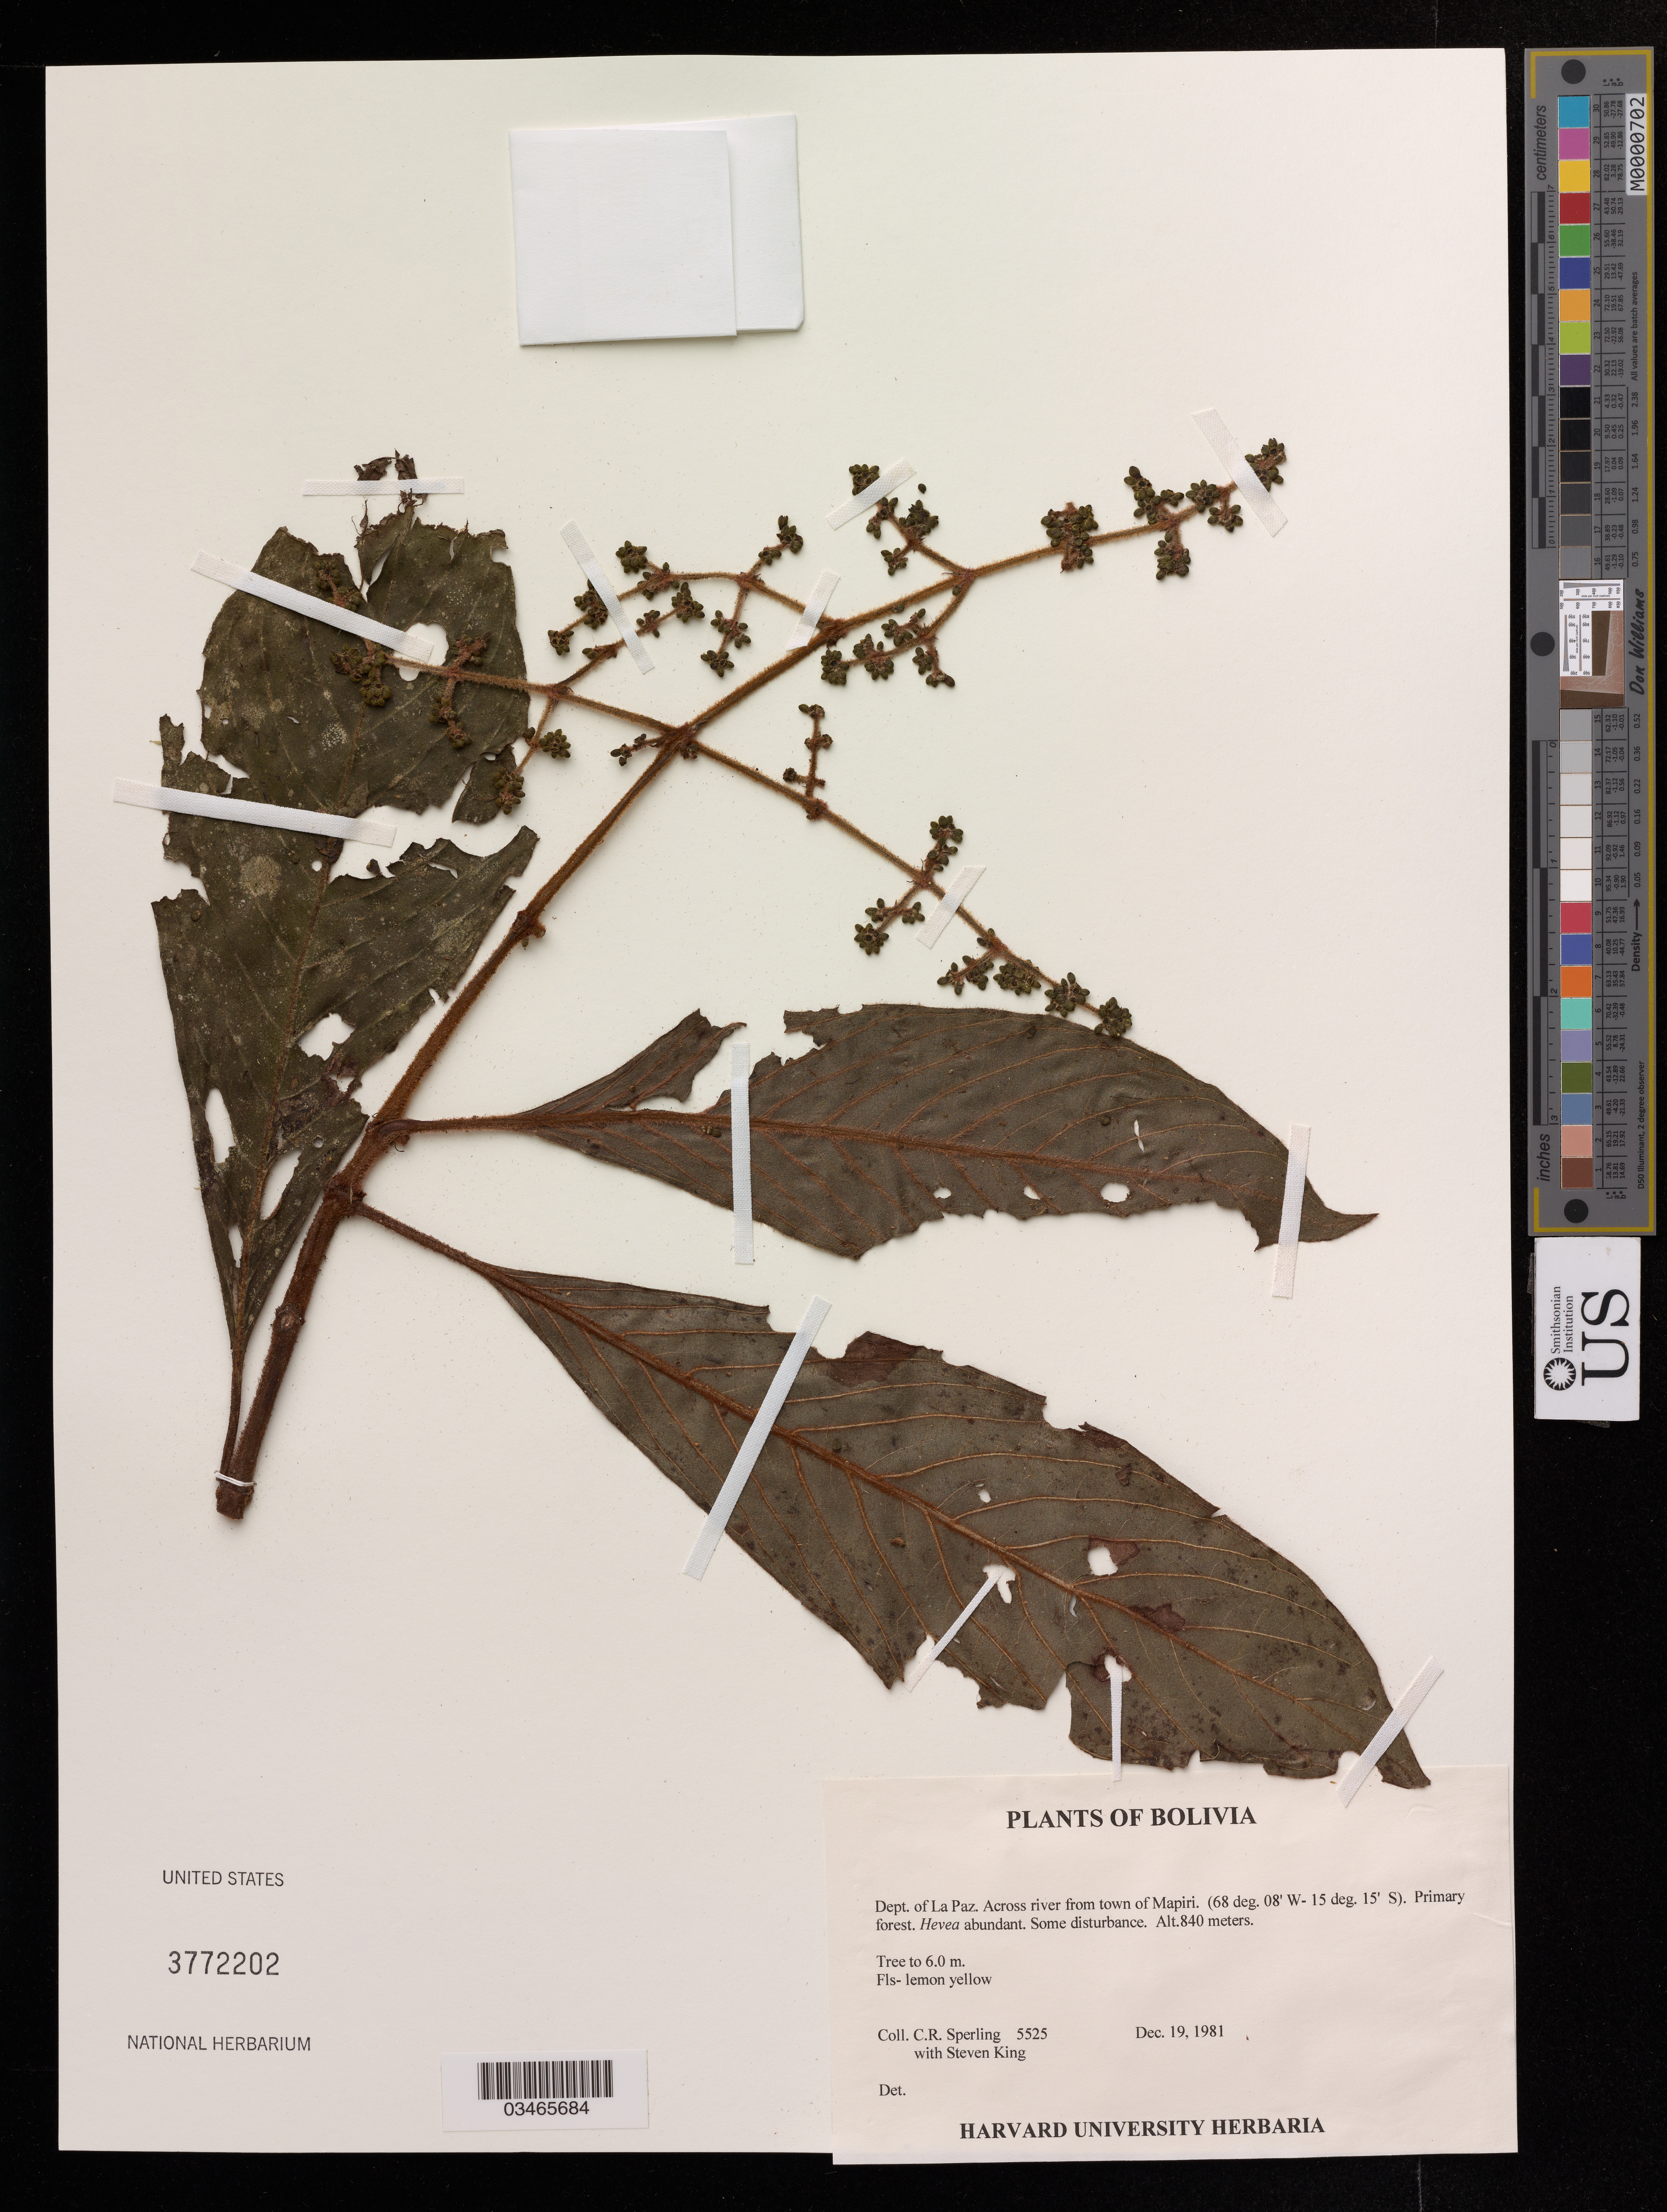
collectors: C. R. Sperling & S. King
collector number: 5525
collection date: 1981-12-19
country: Bolivia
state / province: La Paz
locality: Across river from town of Mapiri.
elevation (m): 840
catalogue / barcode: US 3772202